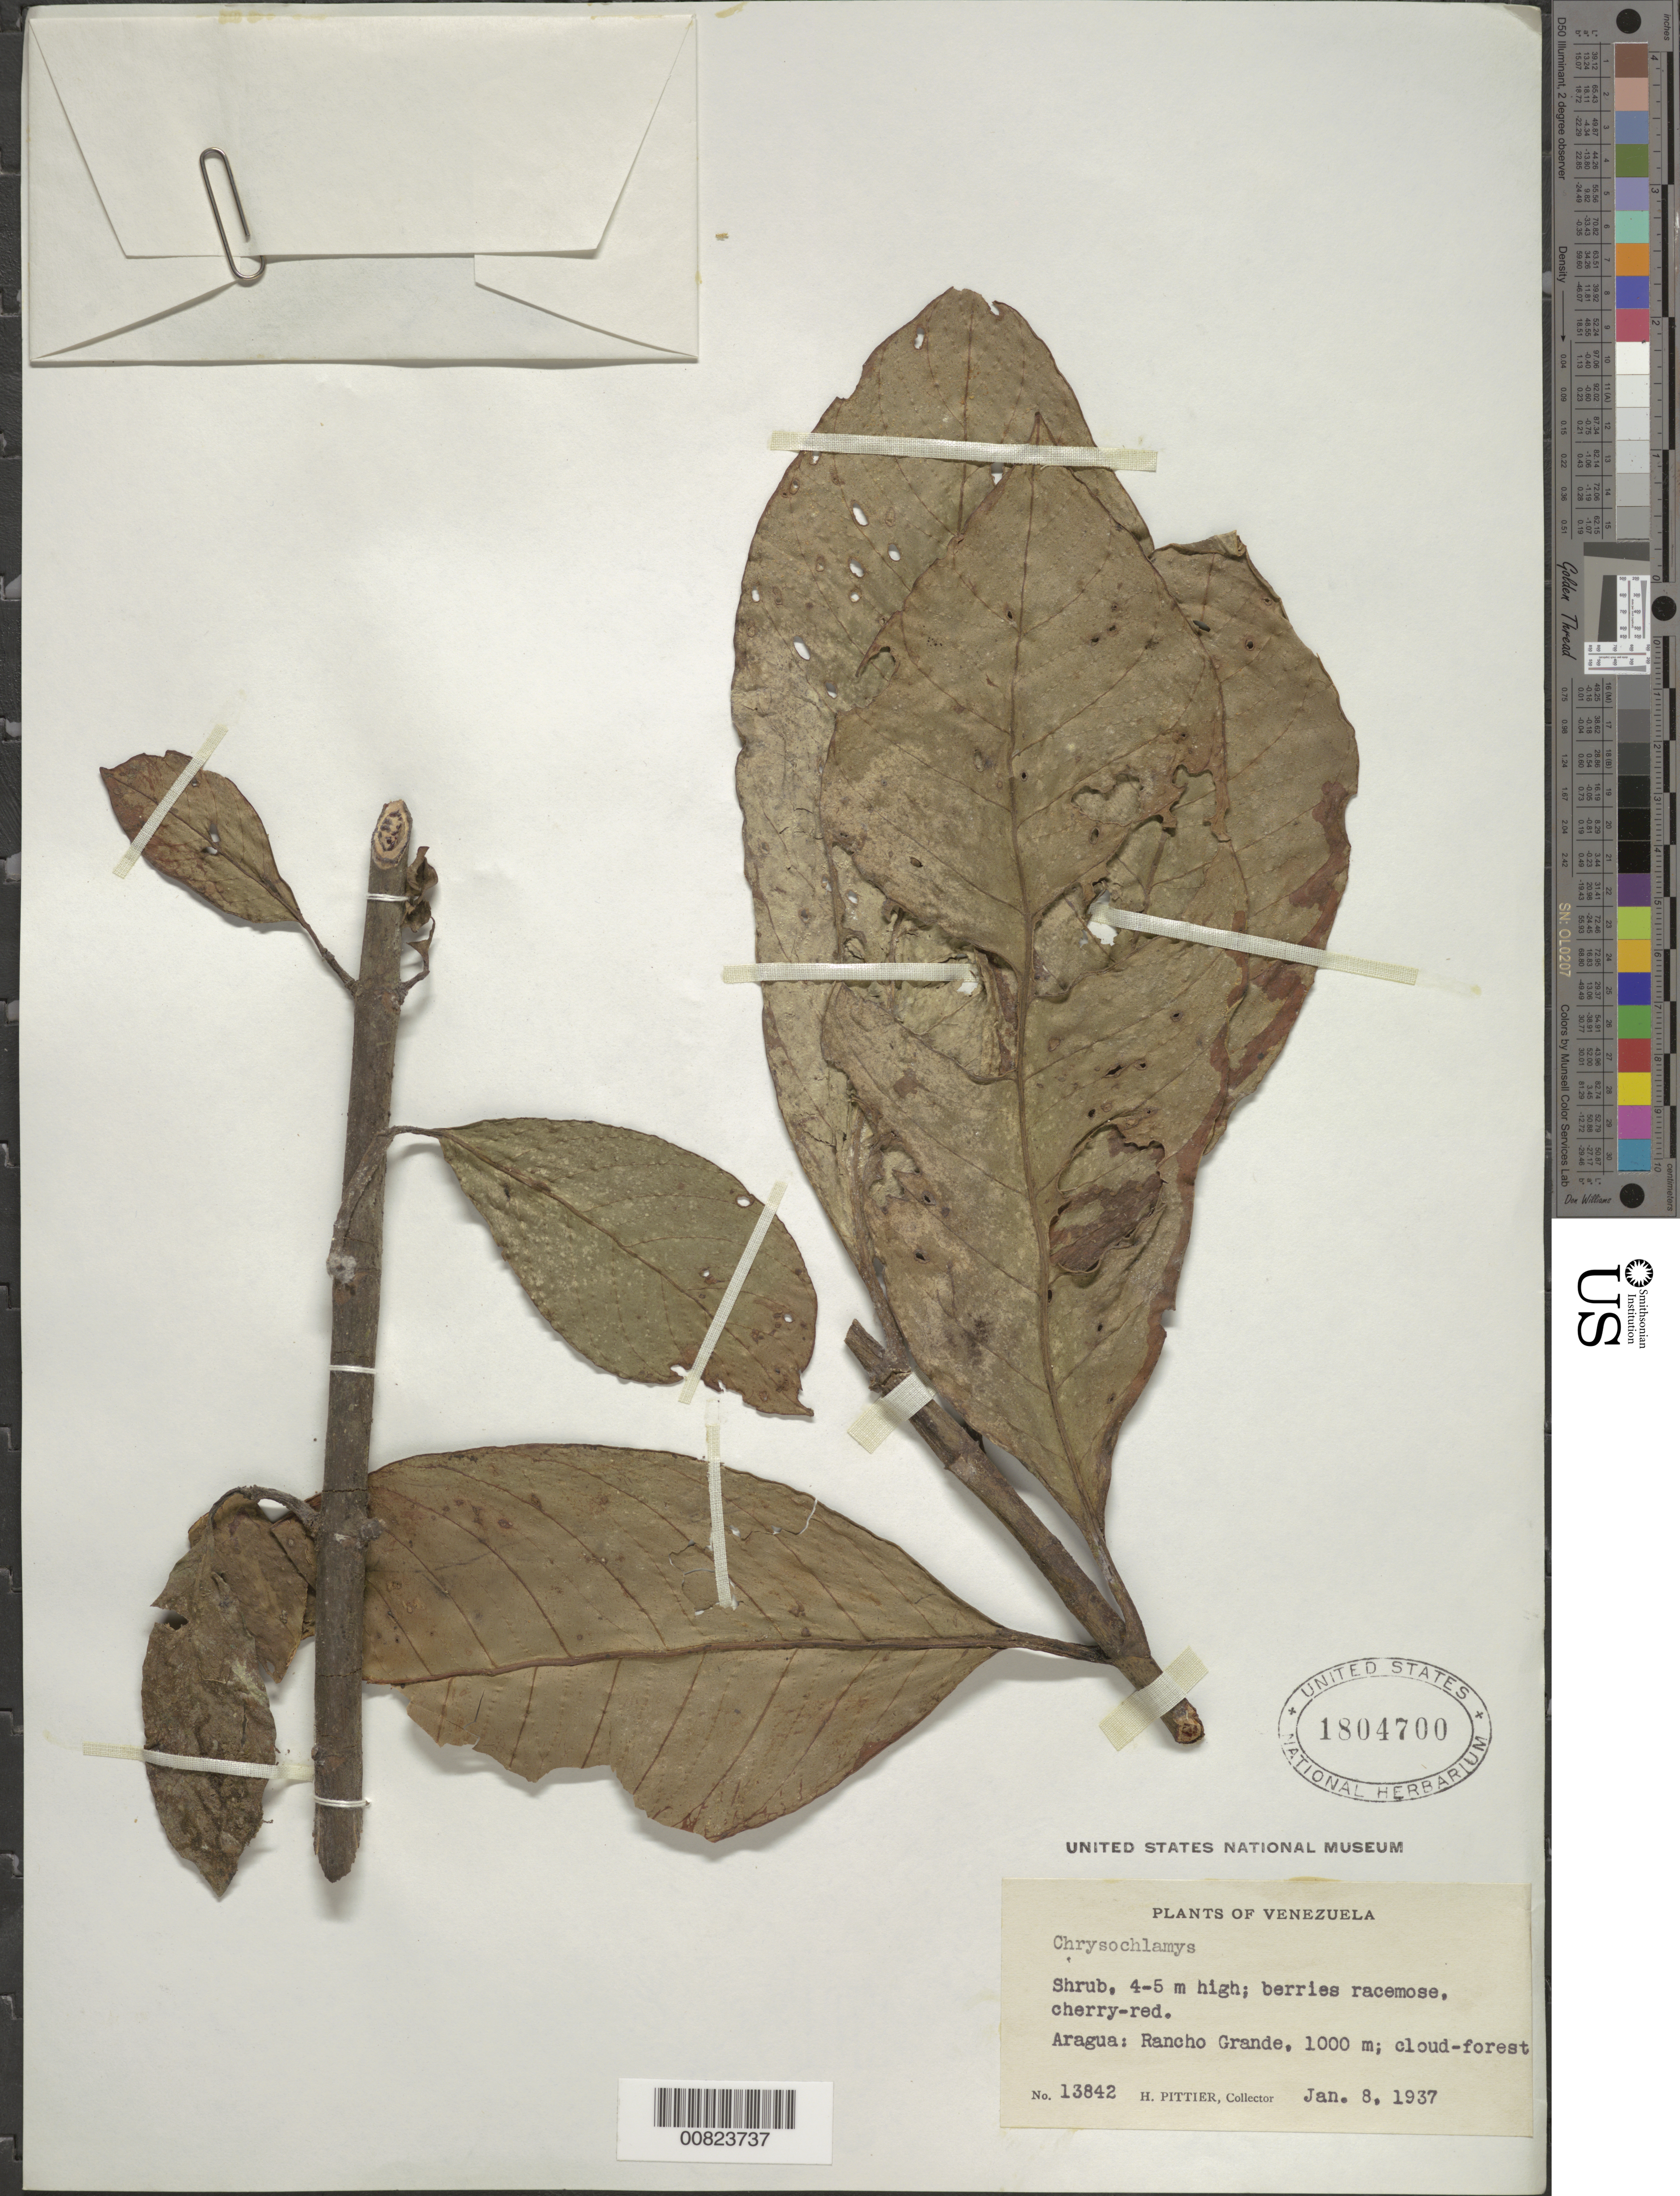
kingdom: Plantae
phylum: Tracheophyta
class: Magnoliopsida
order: Malpighiales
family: Clusiaceae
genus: Chrysochlamys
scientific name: Chrysochlamys sp.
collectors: H. F. Pittier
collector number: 13842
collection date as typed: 8-Jan-37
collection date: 1937-01-08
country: Venezuela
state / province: Aragua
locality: Rancho Grande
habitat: Cloud forest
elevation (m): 1000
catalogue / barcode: US 1804700